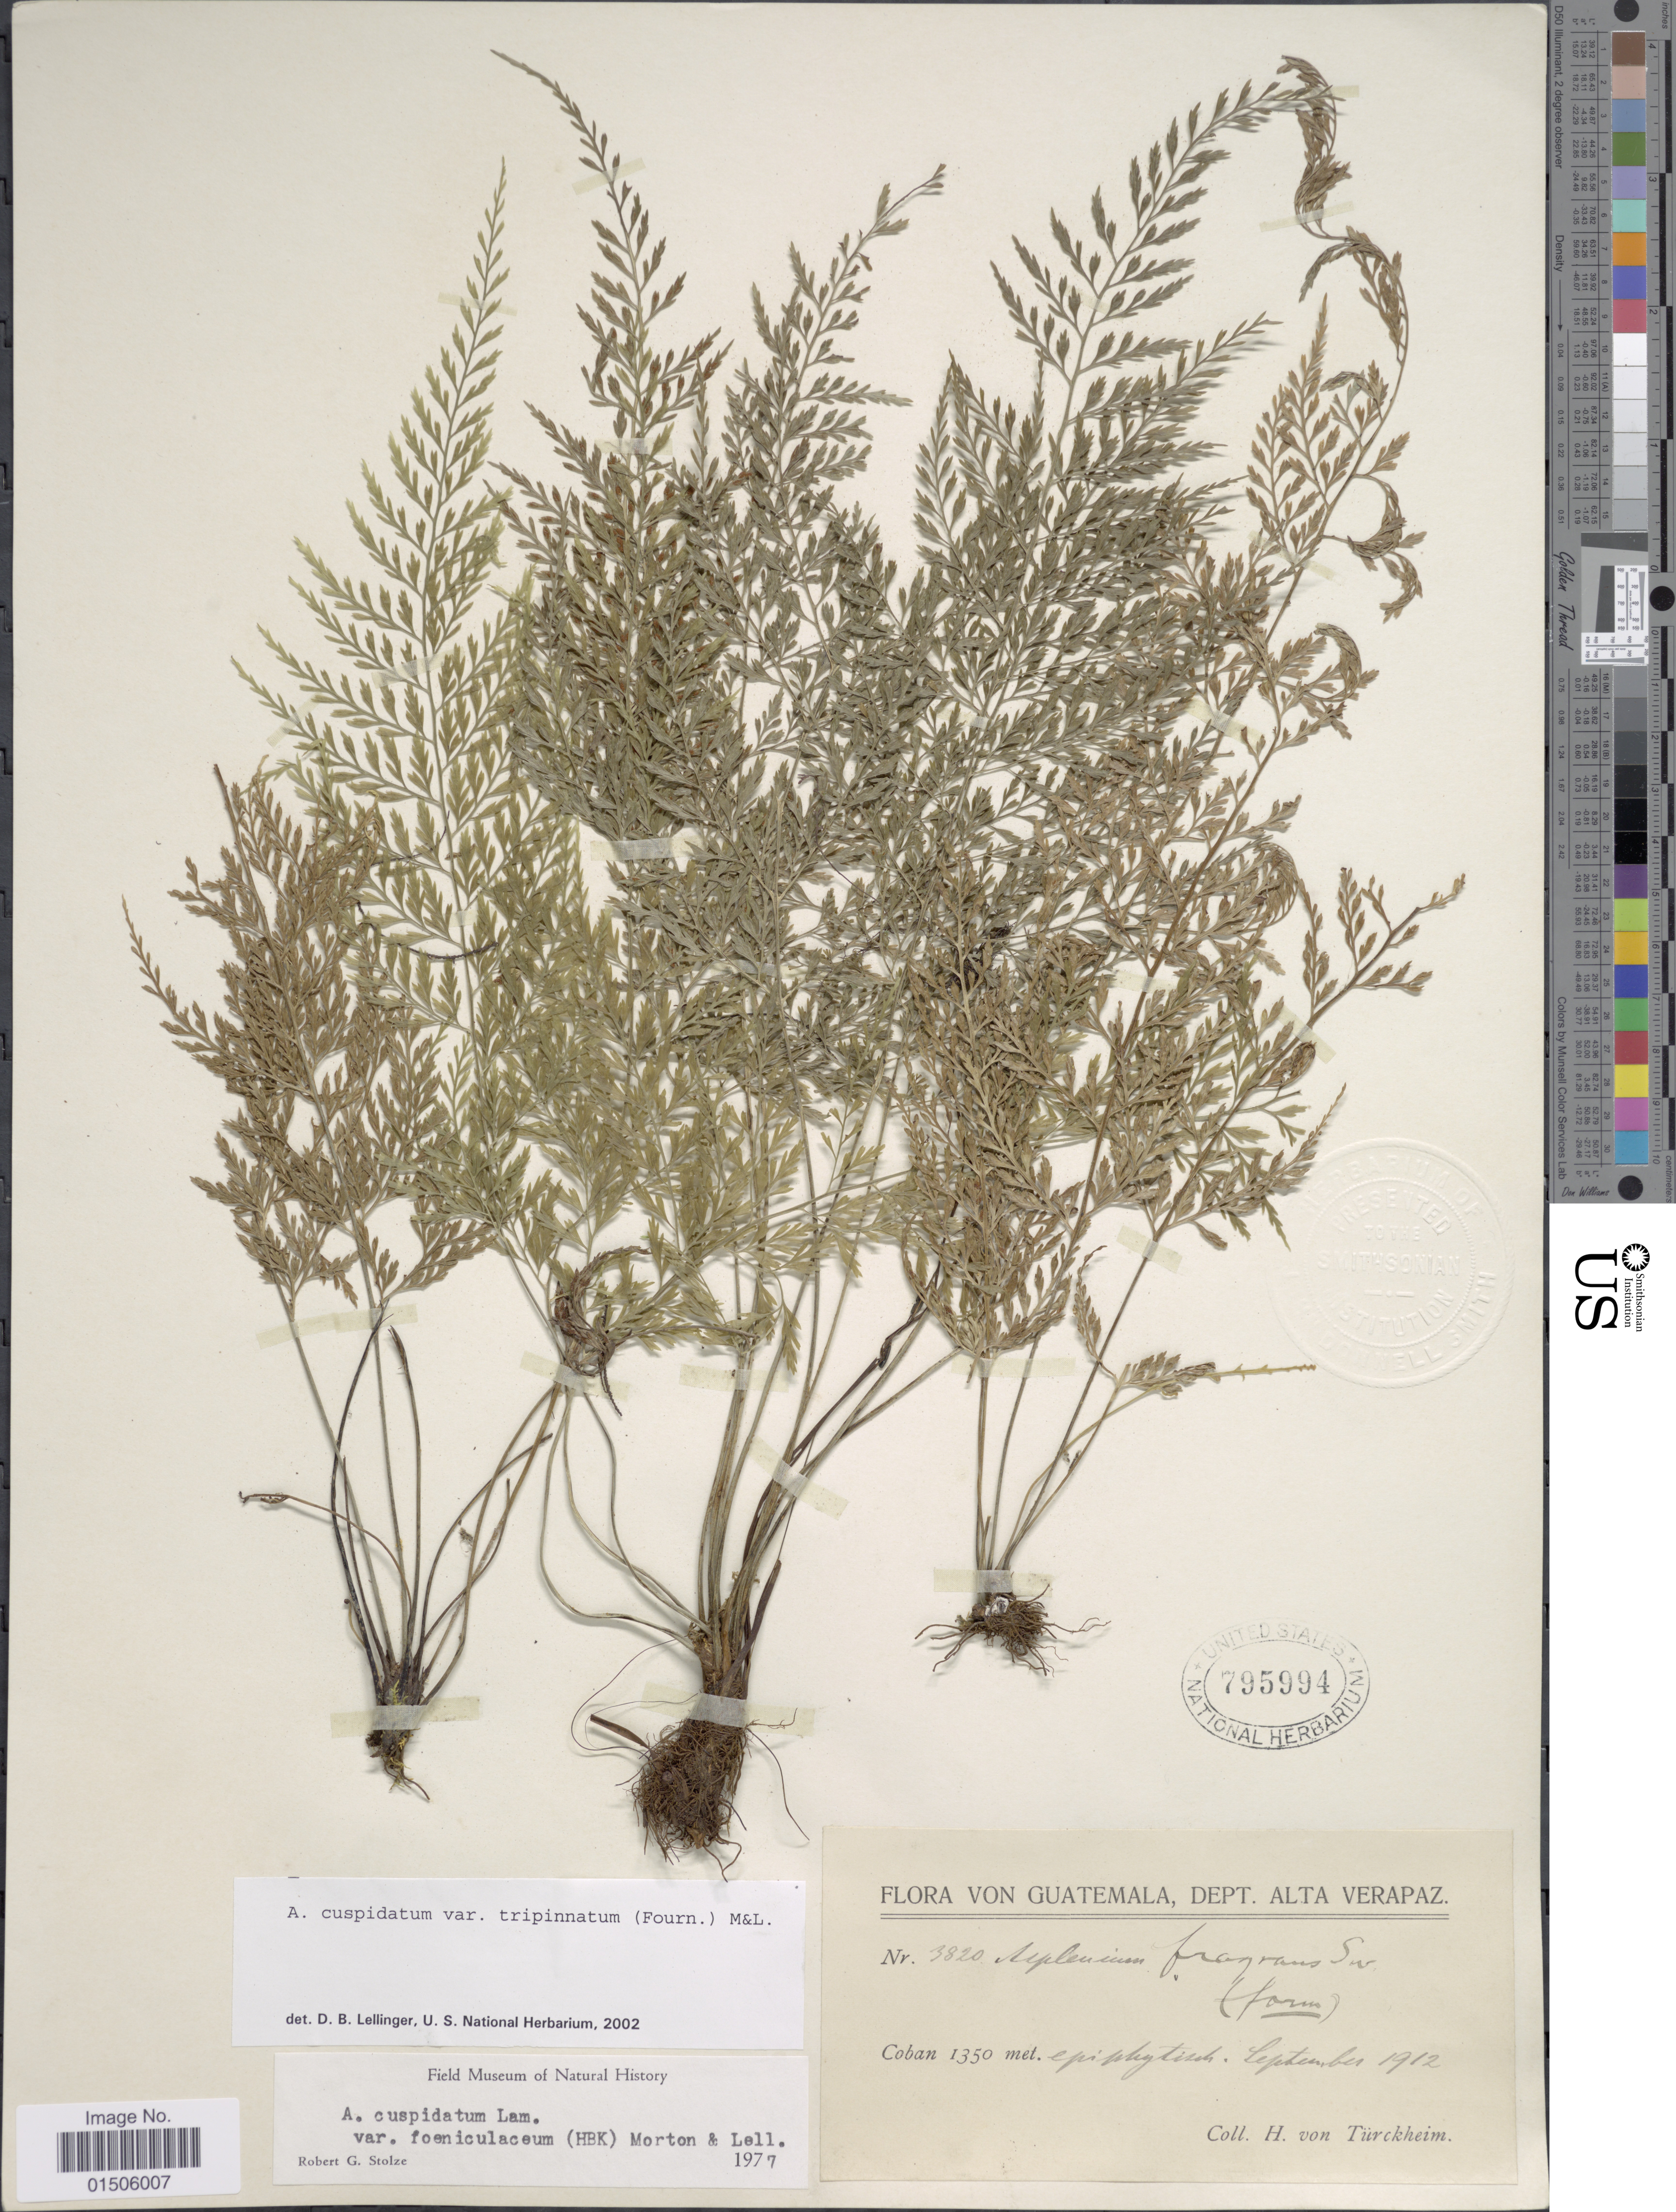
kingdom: Plantae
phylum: Tracheophyta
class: Polypodiopsida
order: Polypodiales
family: Aspleniaceae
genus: Asplenium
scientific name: Asplenium cuspidatum var. tripinnatum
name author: (E. Fourn.) C.V. Morton & Lellinger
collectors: H. von Türckheim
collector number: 3820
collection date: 1912-09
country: Guatemala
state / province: Alta Verapaz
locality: Cobán.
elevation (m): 1350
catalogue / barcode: US 795994